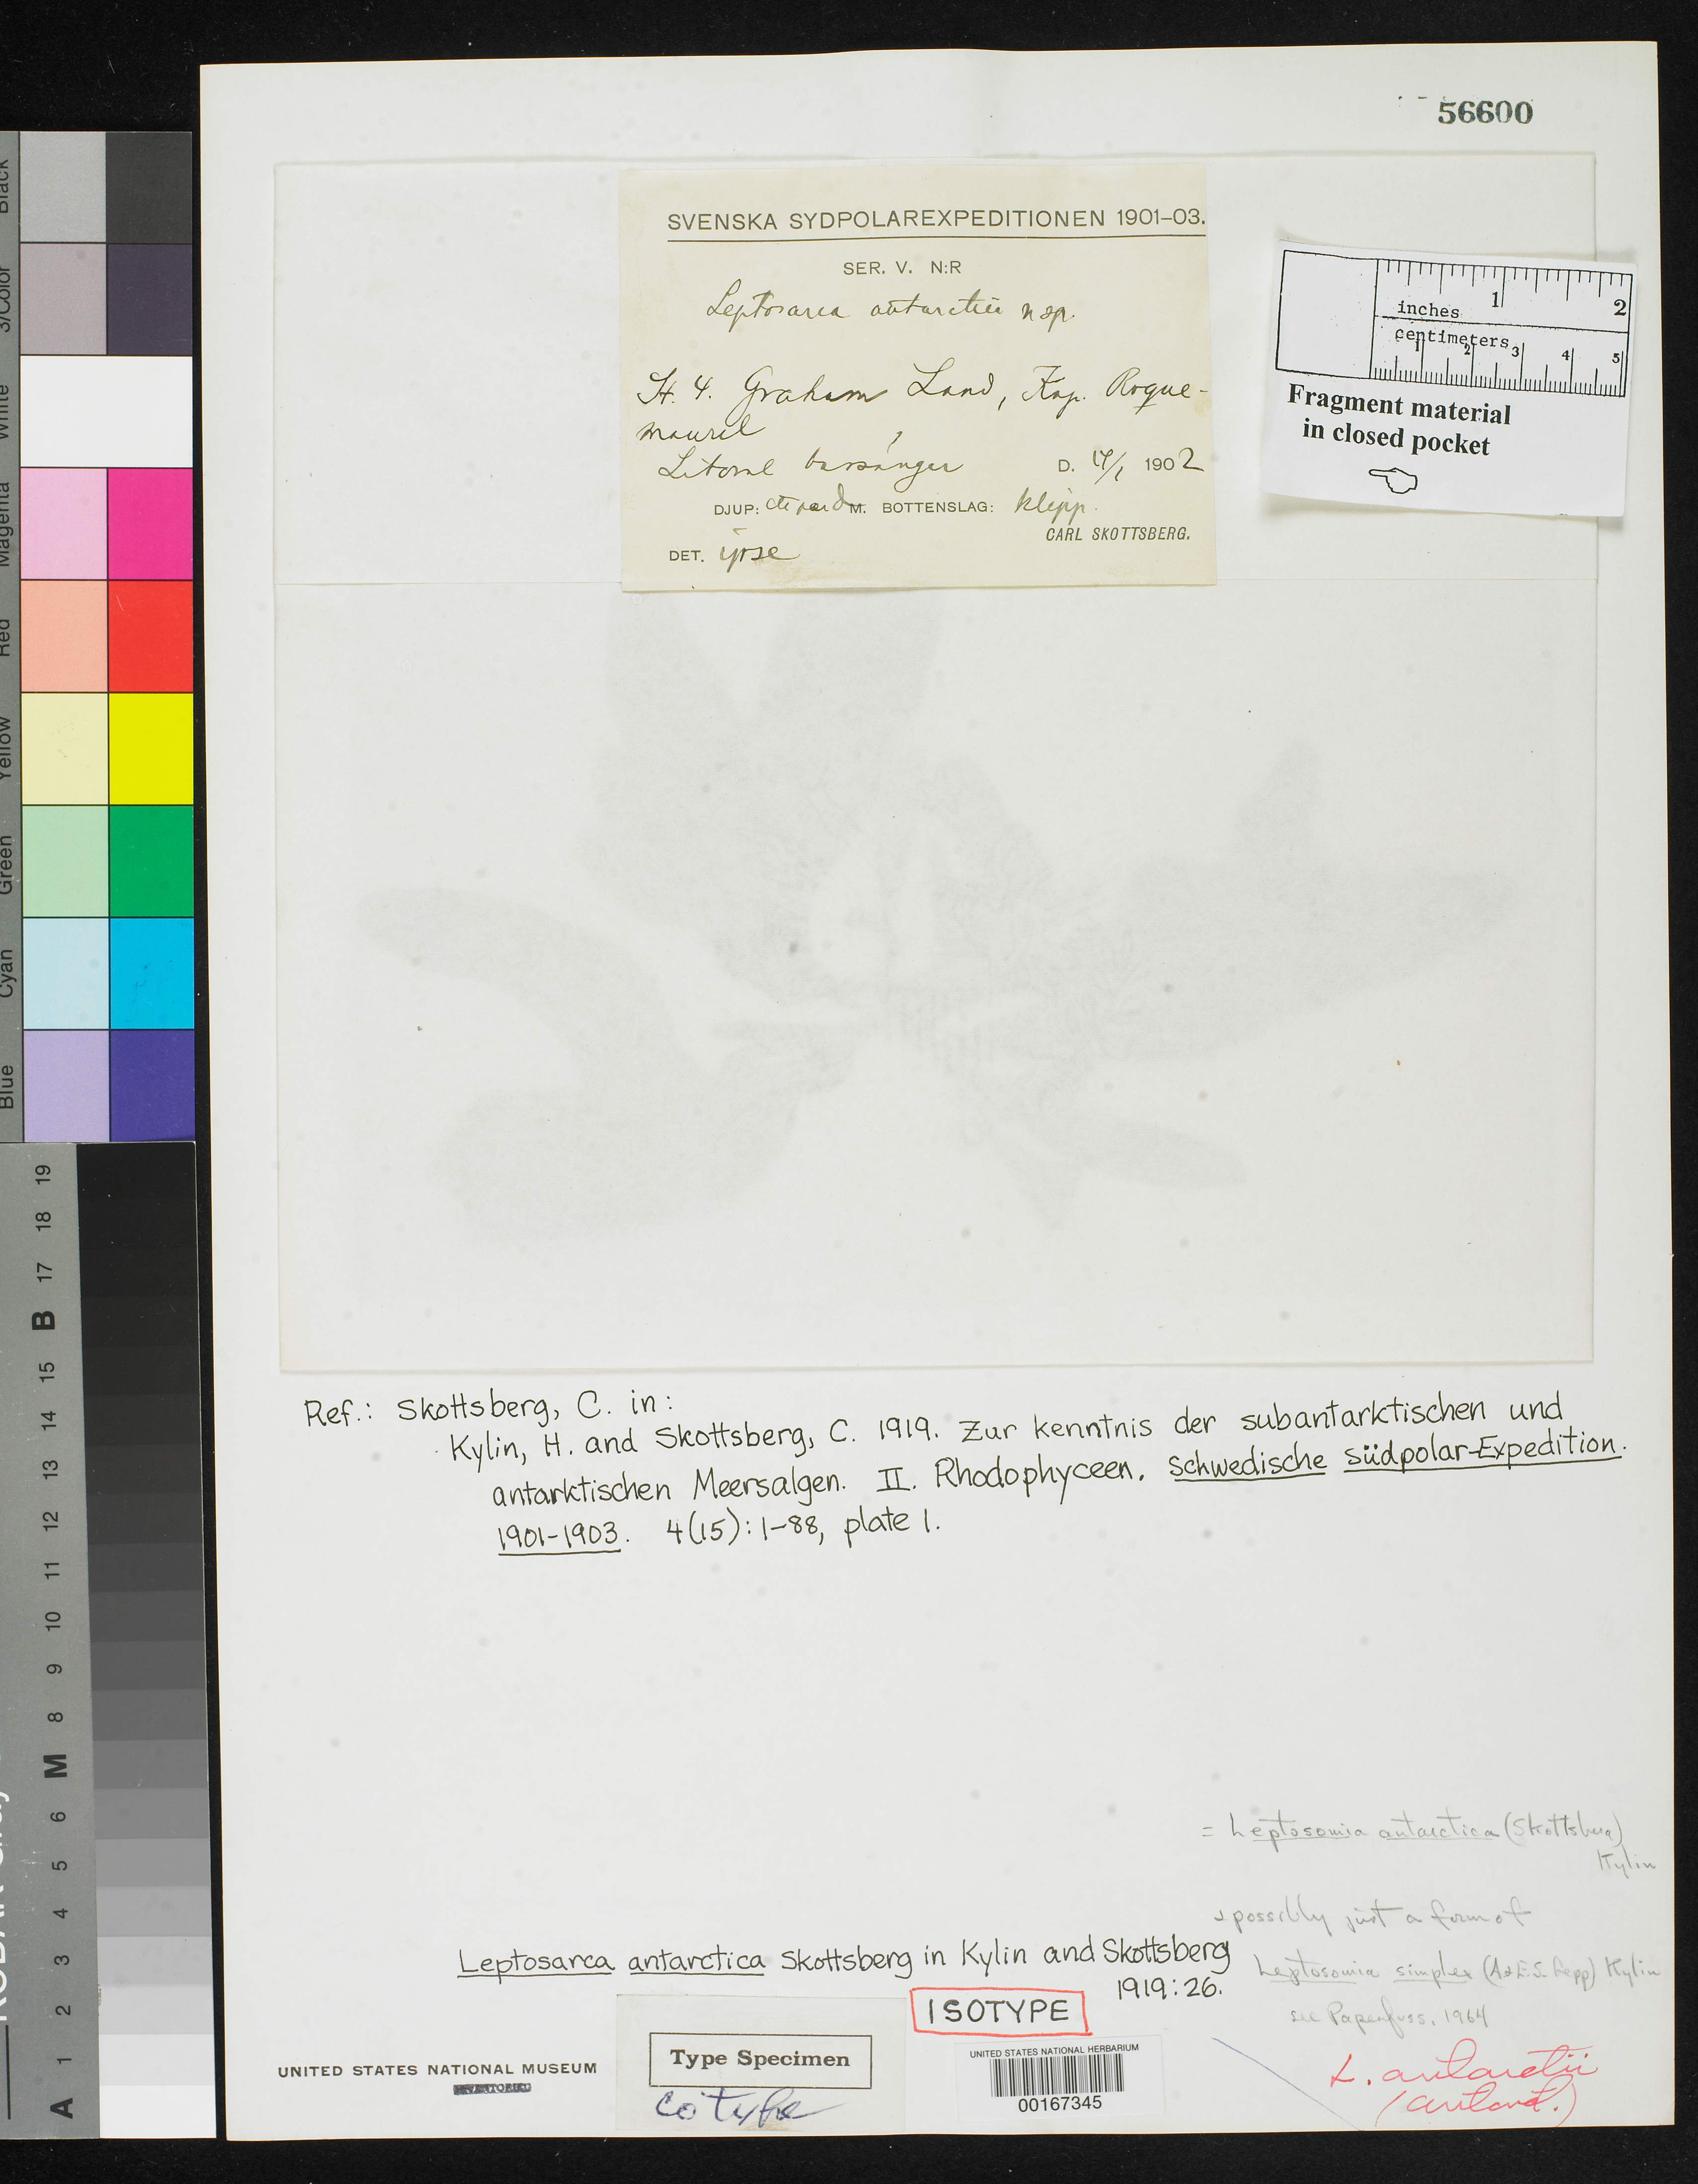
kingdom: Plantae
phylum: Rhodophyta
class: Florideophyceae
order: Rhodymeniales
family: Rhodymeniaceae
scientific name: Leptosarca antarctica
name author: Skottsb. in Kylin & Skottsb.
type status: Isotype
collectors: C. Skottsberg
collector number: Station 4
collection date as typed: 14 Jan 1902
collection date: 1902-01-14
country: Antarctica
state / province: Graham Land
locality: Kap Roquemaurel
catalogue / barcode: US 56600